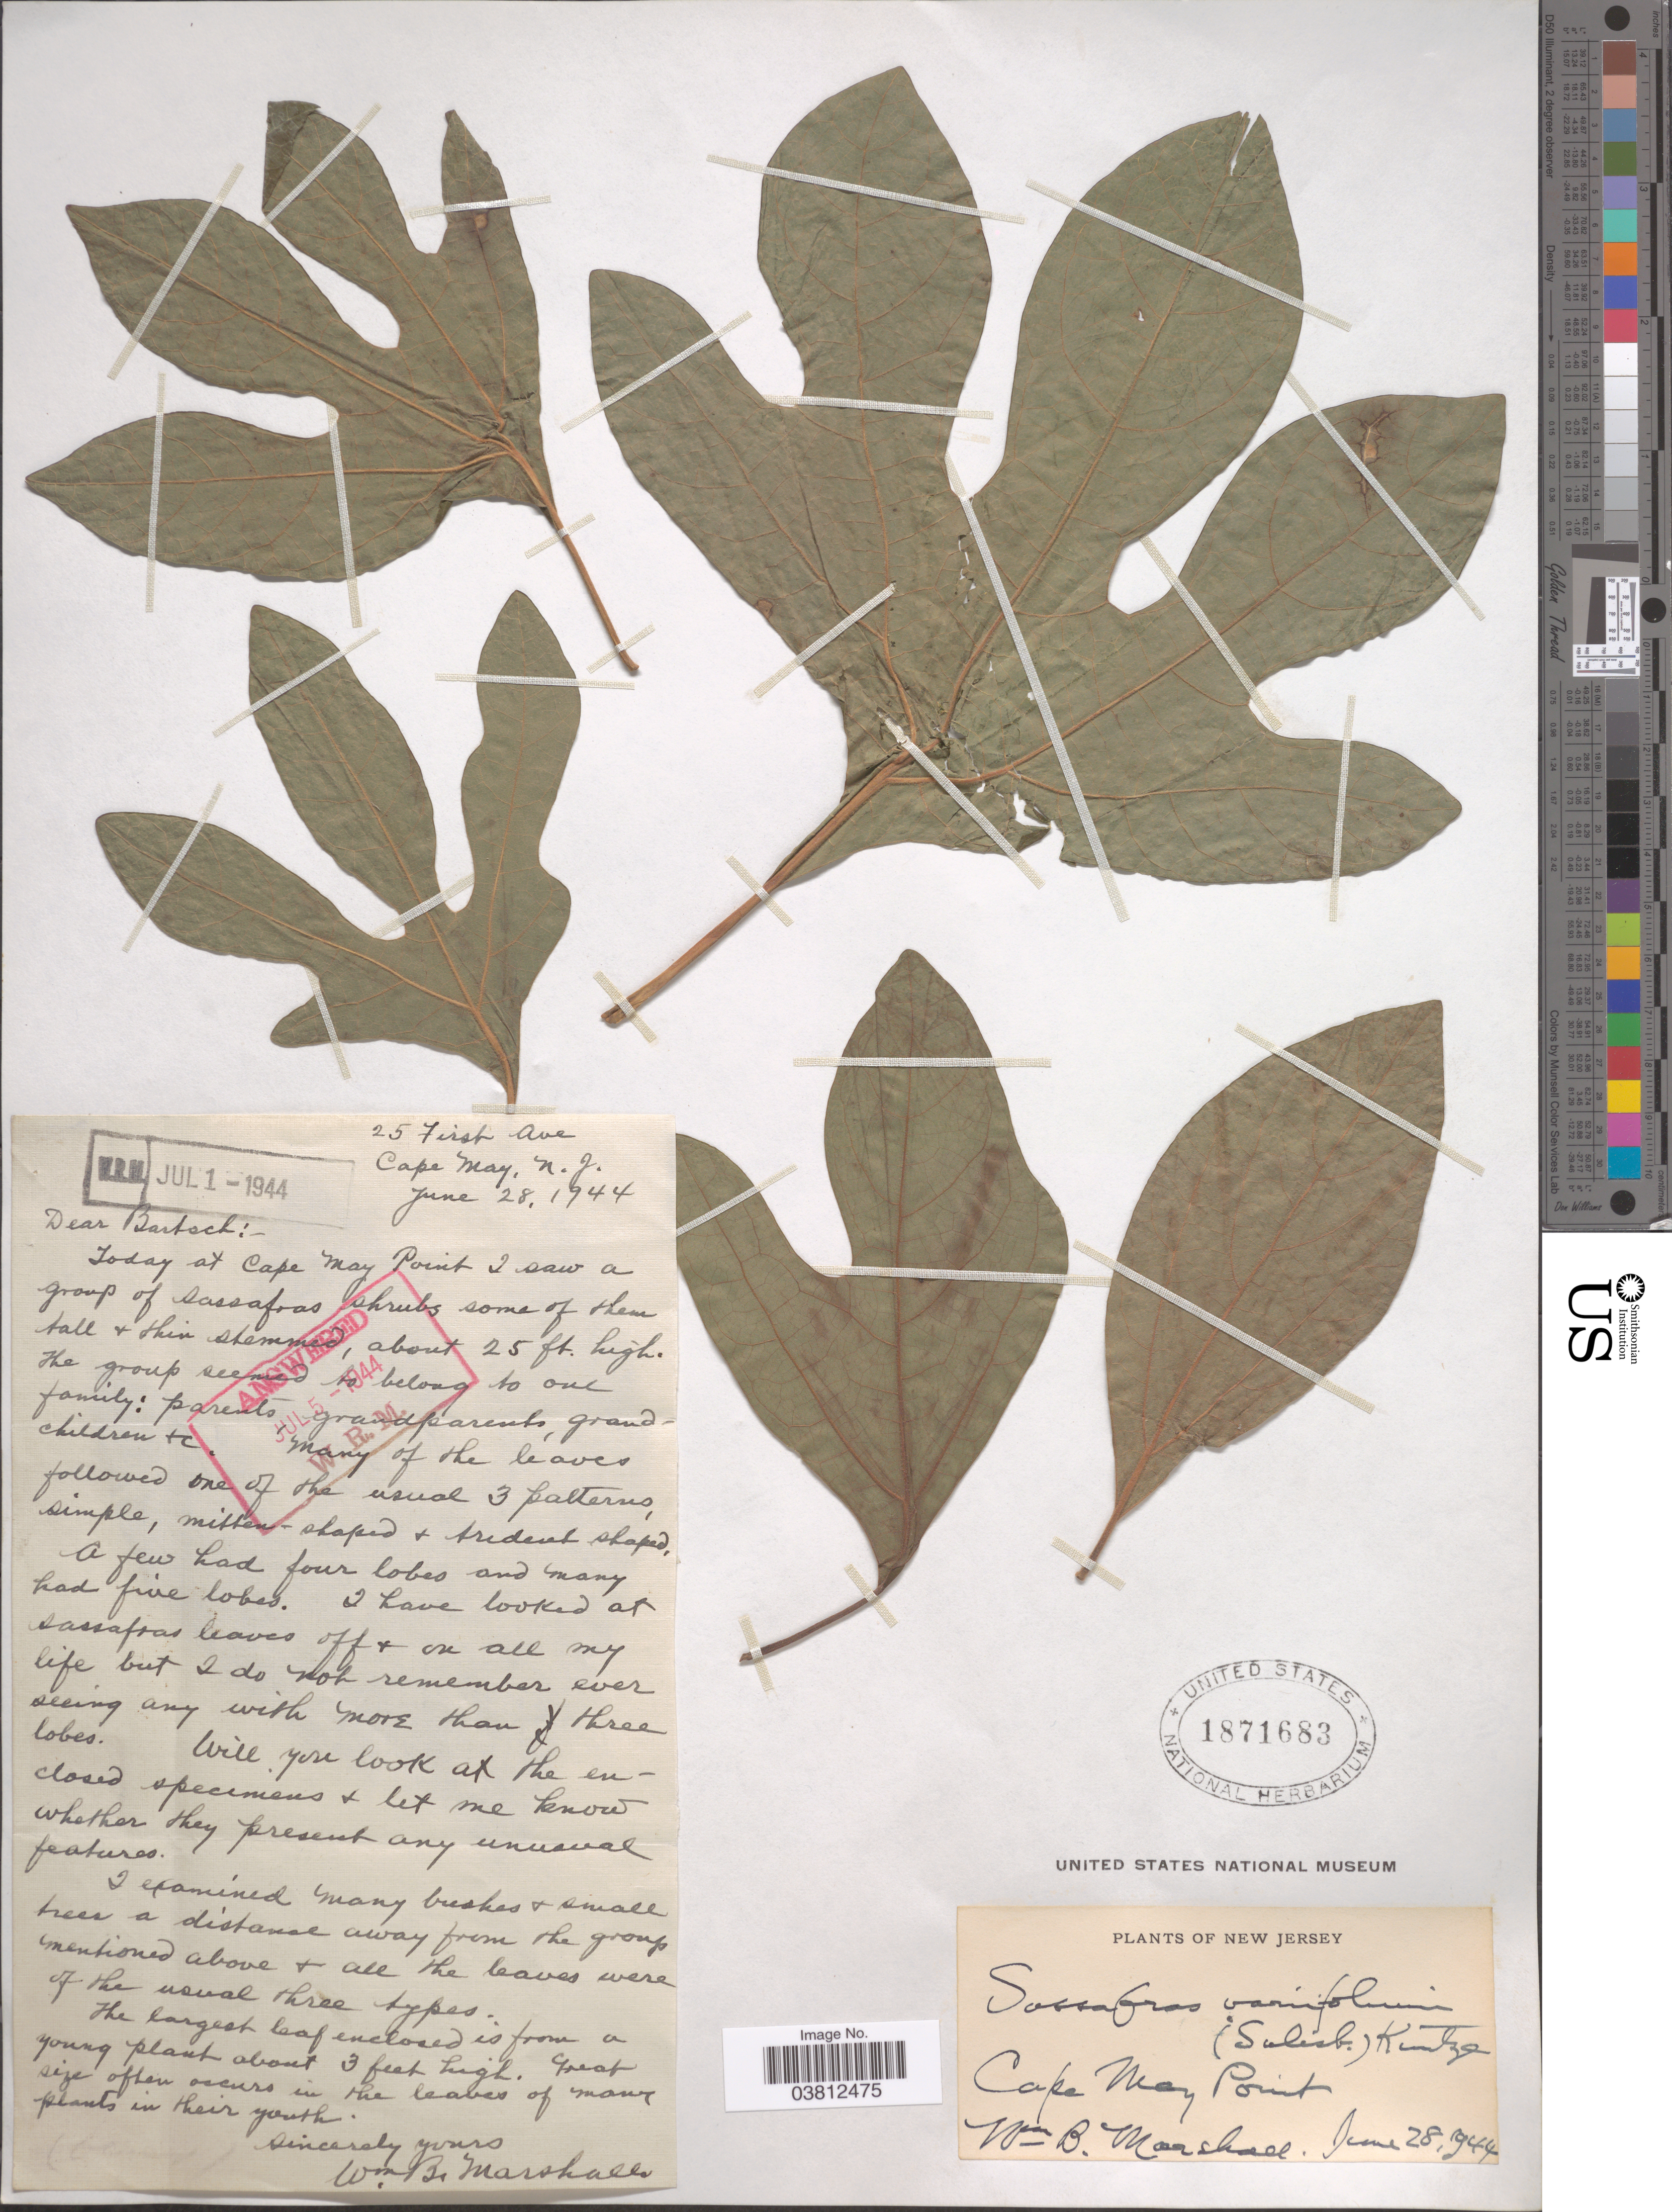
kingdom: Plantae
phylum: Tracheophyta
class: Magnoliopsida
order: Laurales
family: Lauraceae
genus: Sassafras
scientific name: Sassafras albidum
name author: (Nutt.) Nees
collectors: W. B. Marshall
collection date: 1944-06-28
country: United States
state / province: New Jersey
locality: Cape May Point.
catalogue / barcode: US 1871683